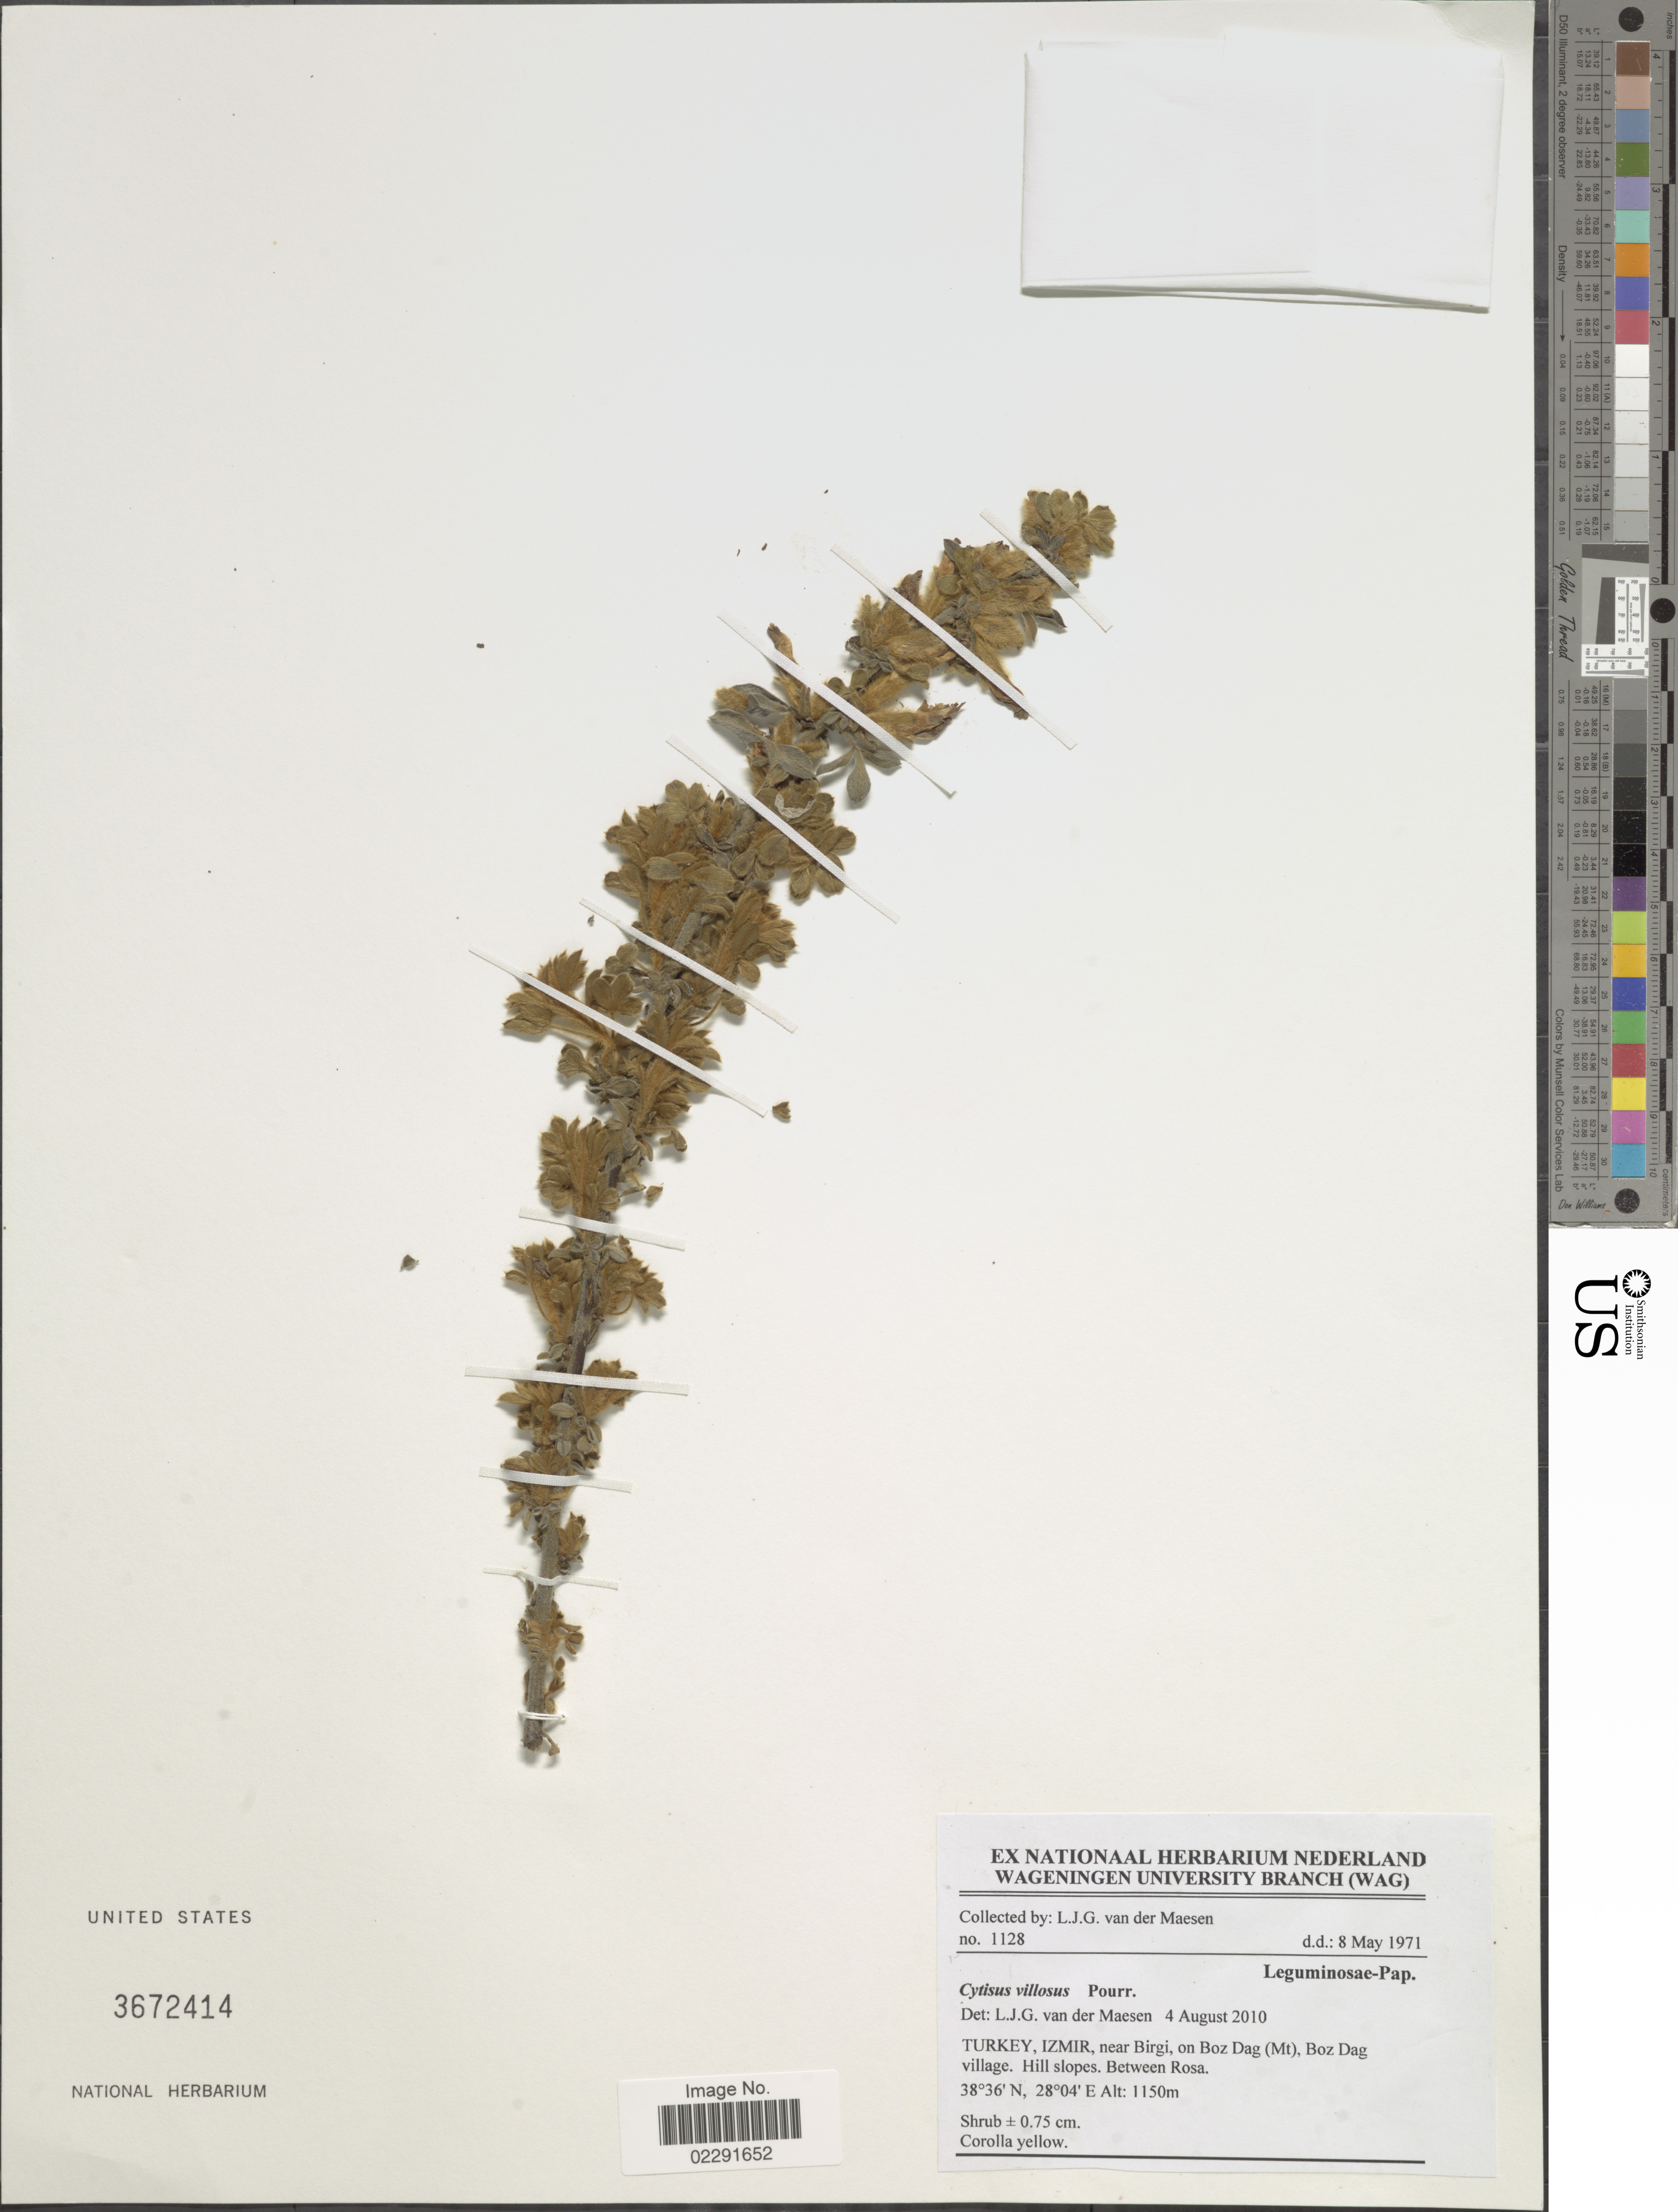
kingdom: Plantae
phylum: Tracheophyta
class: Magnoliopsida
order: Fabales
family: Fabaceae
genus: Cytisus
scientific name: Cytisus villosus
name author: Pourr.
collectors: L. van der Maesen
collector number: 1128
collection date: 1971-05-08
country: Turkey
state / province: Izmir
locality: Near Birgi, on Boz Dag (Mt), Boz Dag village, Hill slopes, between Rosa.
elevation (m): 1150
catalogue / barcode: US 3672414